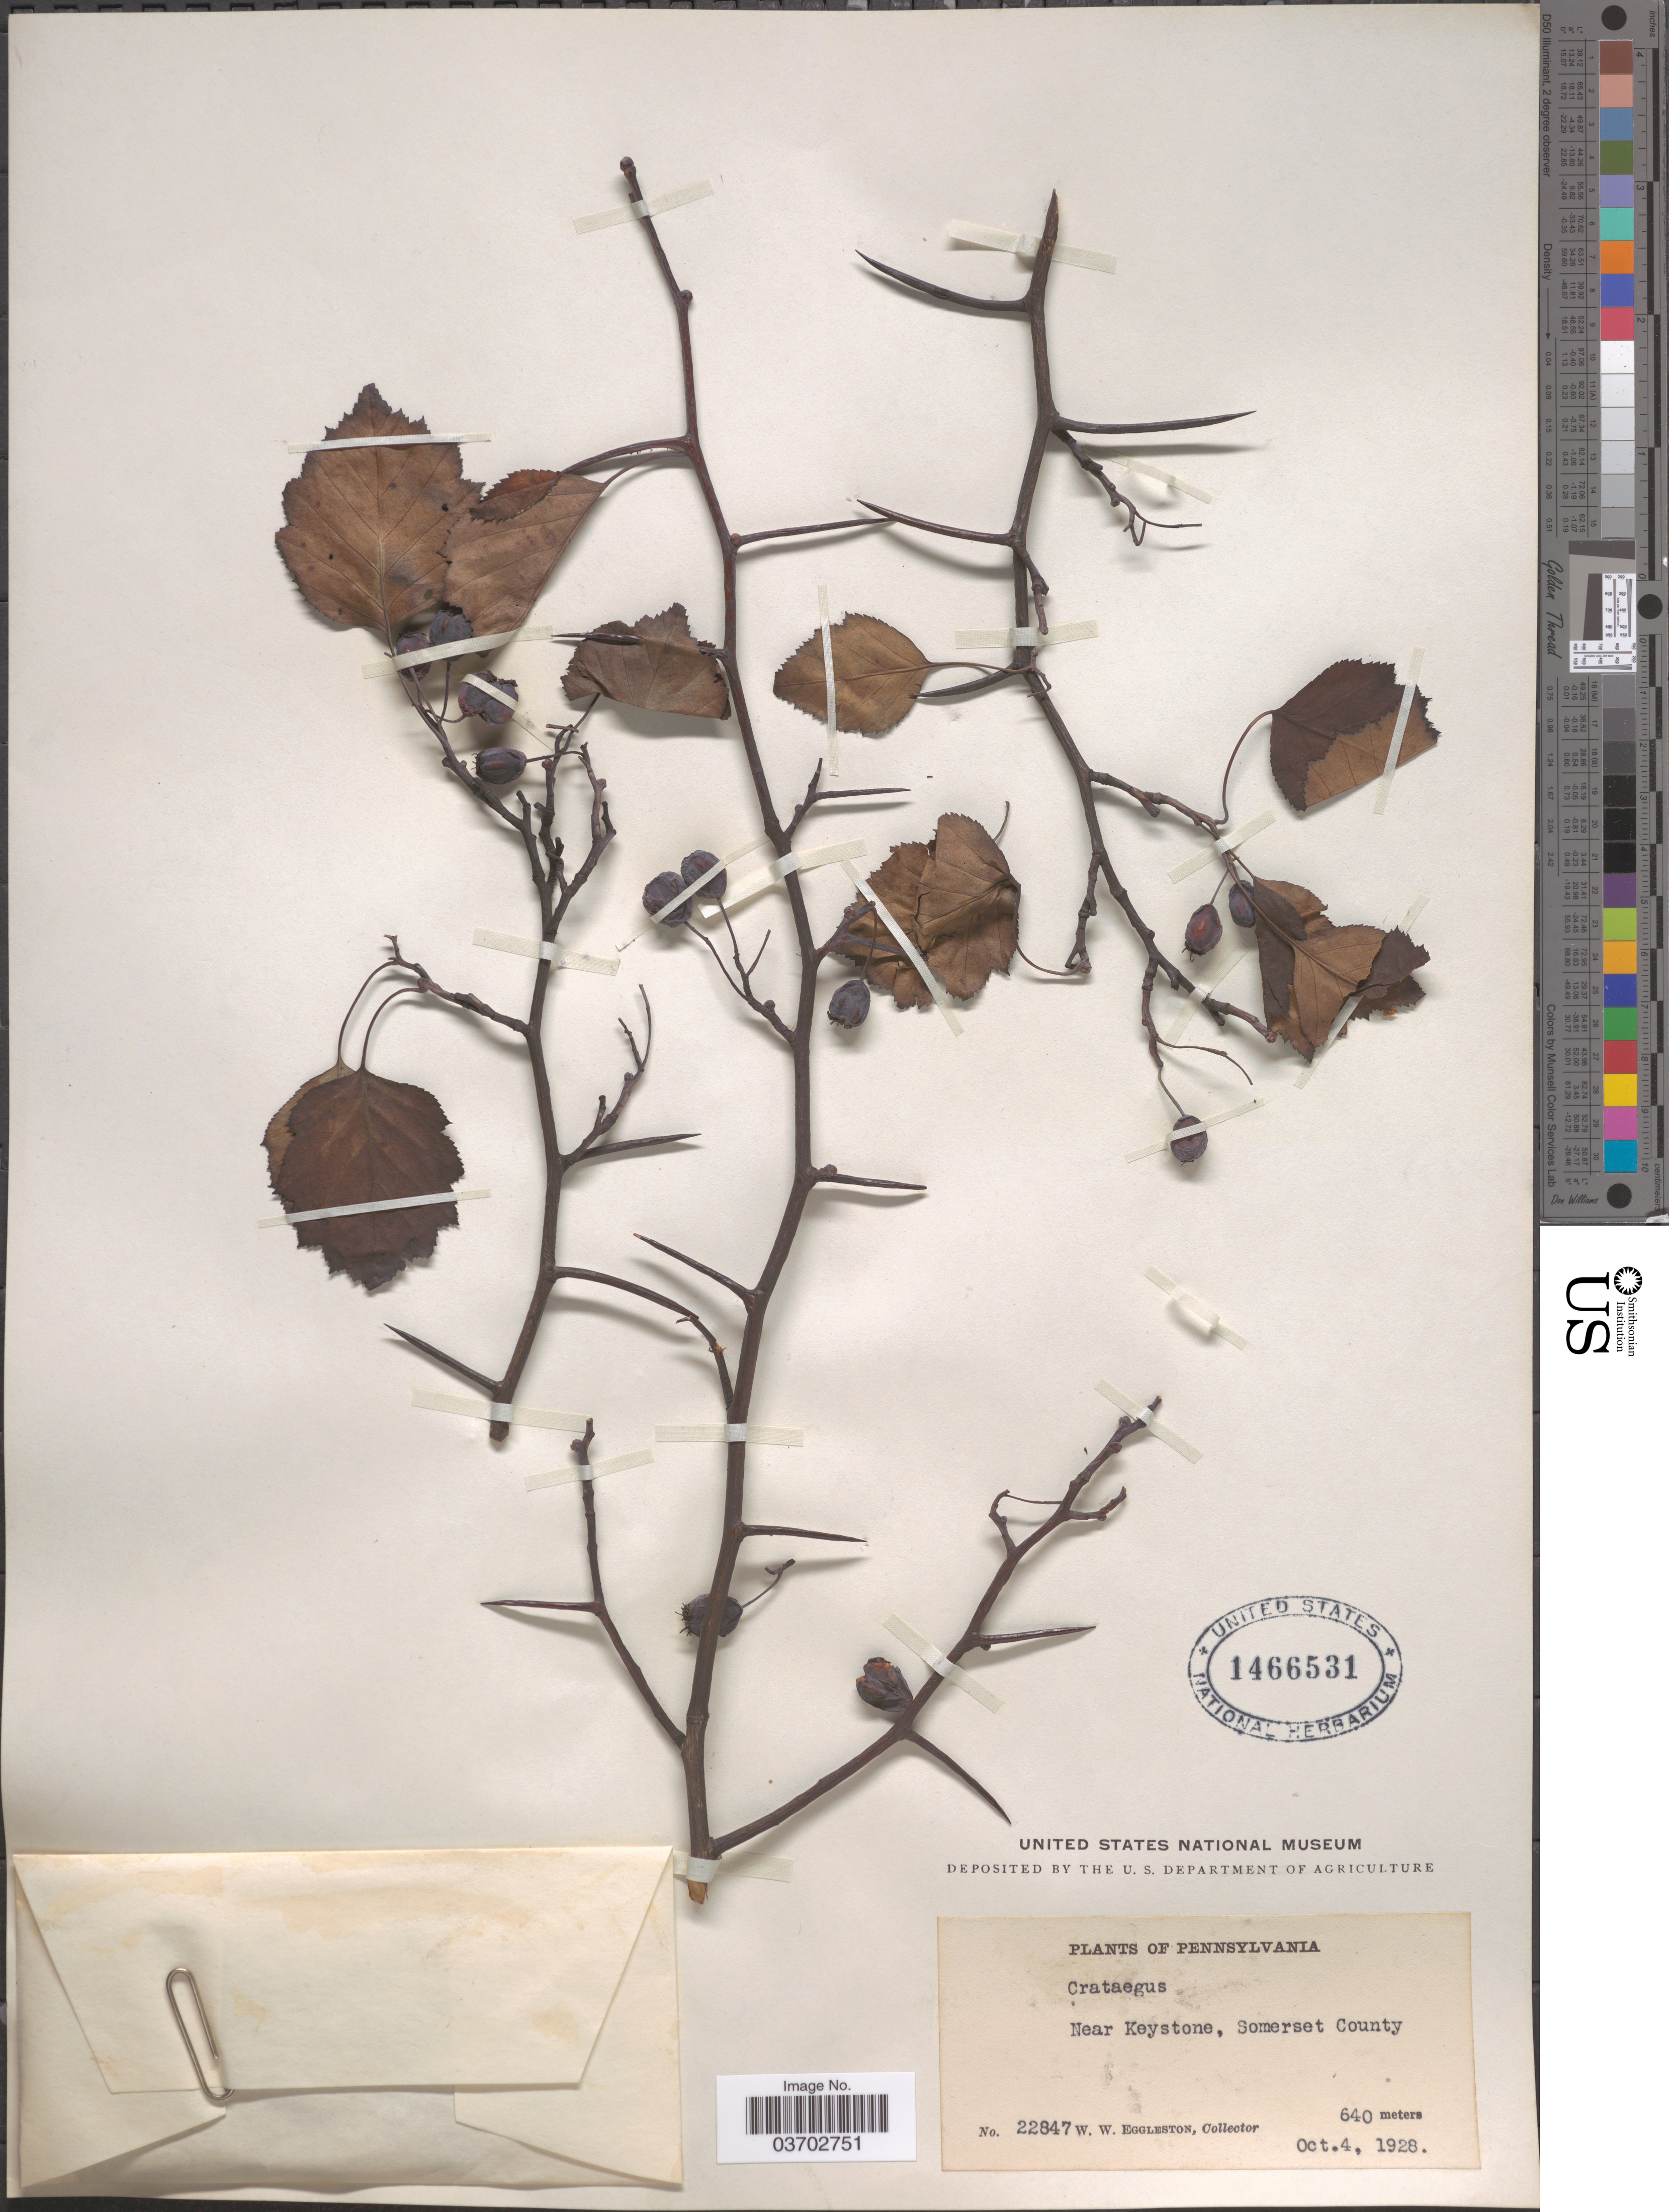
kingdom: Plantae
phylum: Tracheophyta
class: Magnoliopsida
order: Rosales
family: Rosaceae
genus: Crataegus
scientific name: Crataegus sp.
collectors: W. W. Eggleston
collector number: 22847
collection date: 1928-10-04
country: United States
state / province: Pennsylvania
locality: Near Keystone, Somerset County.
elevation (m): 640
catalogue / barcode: US 1466531